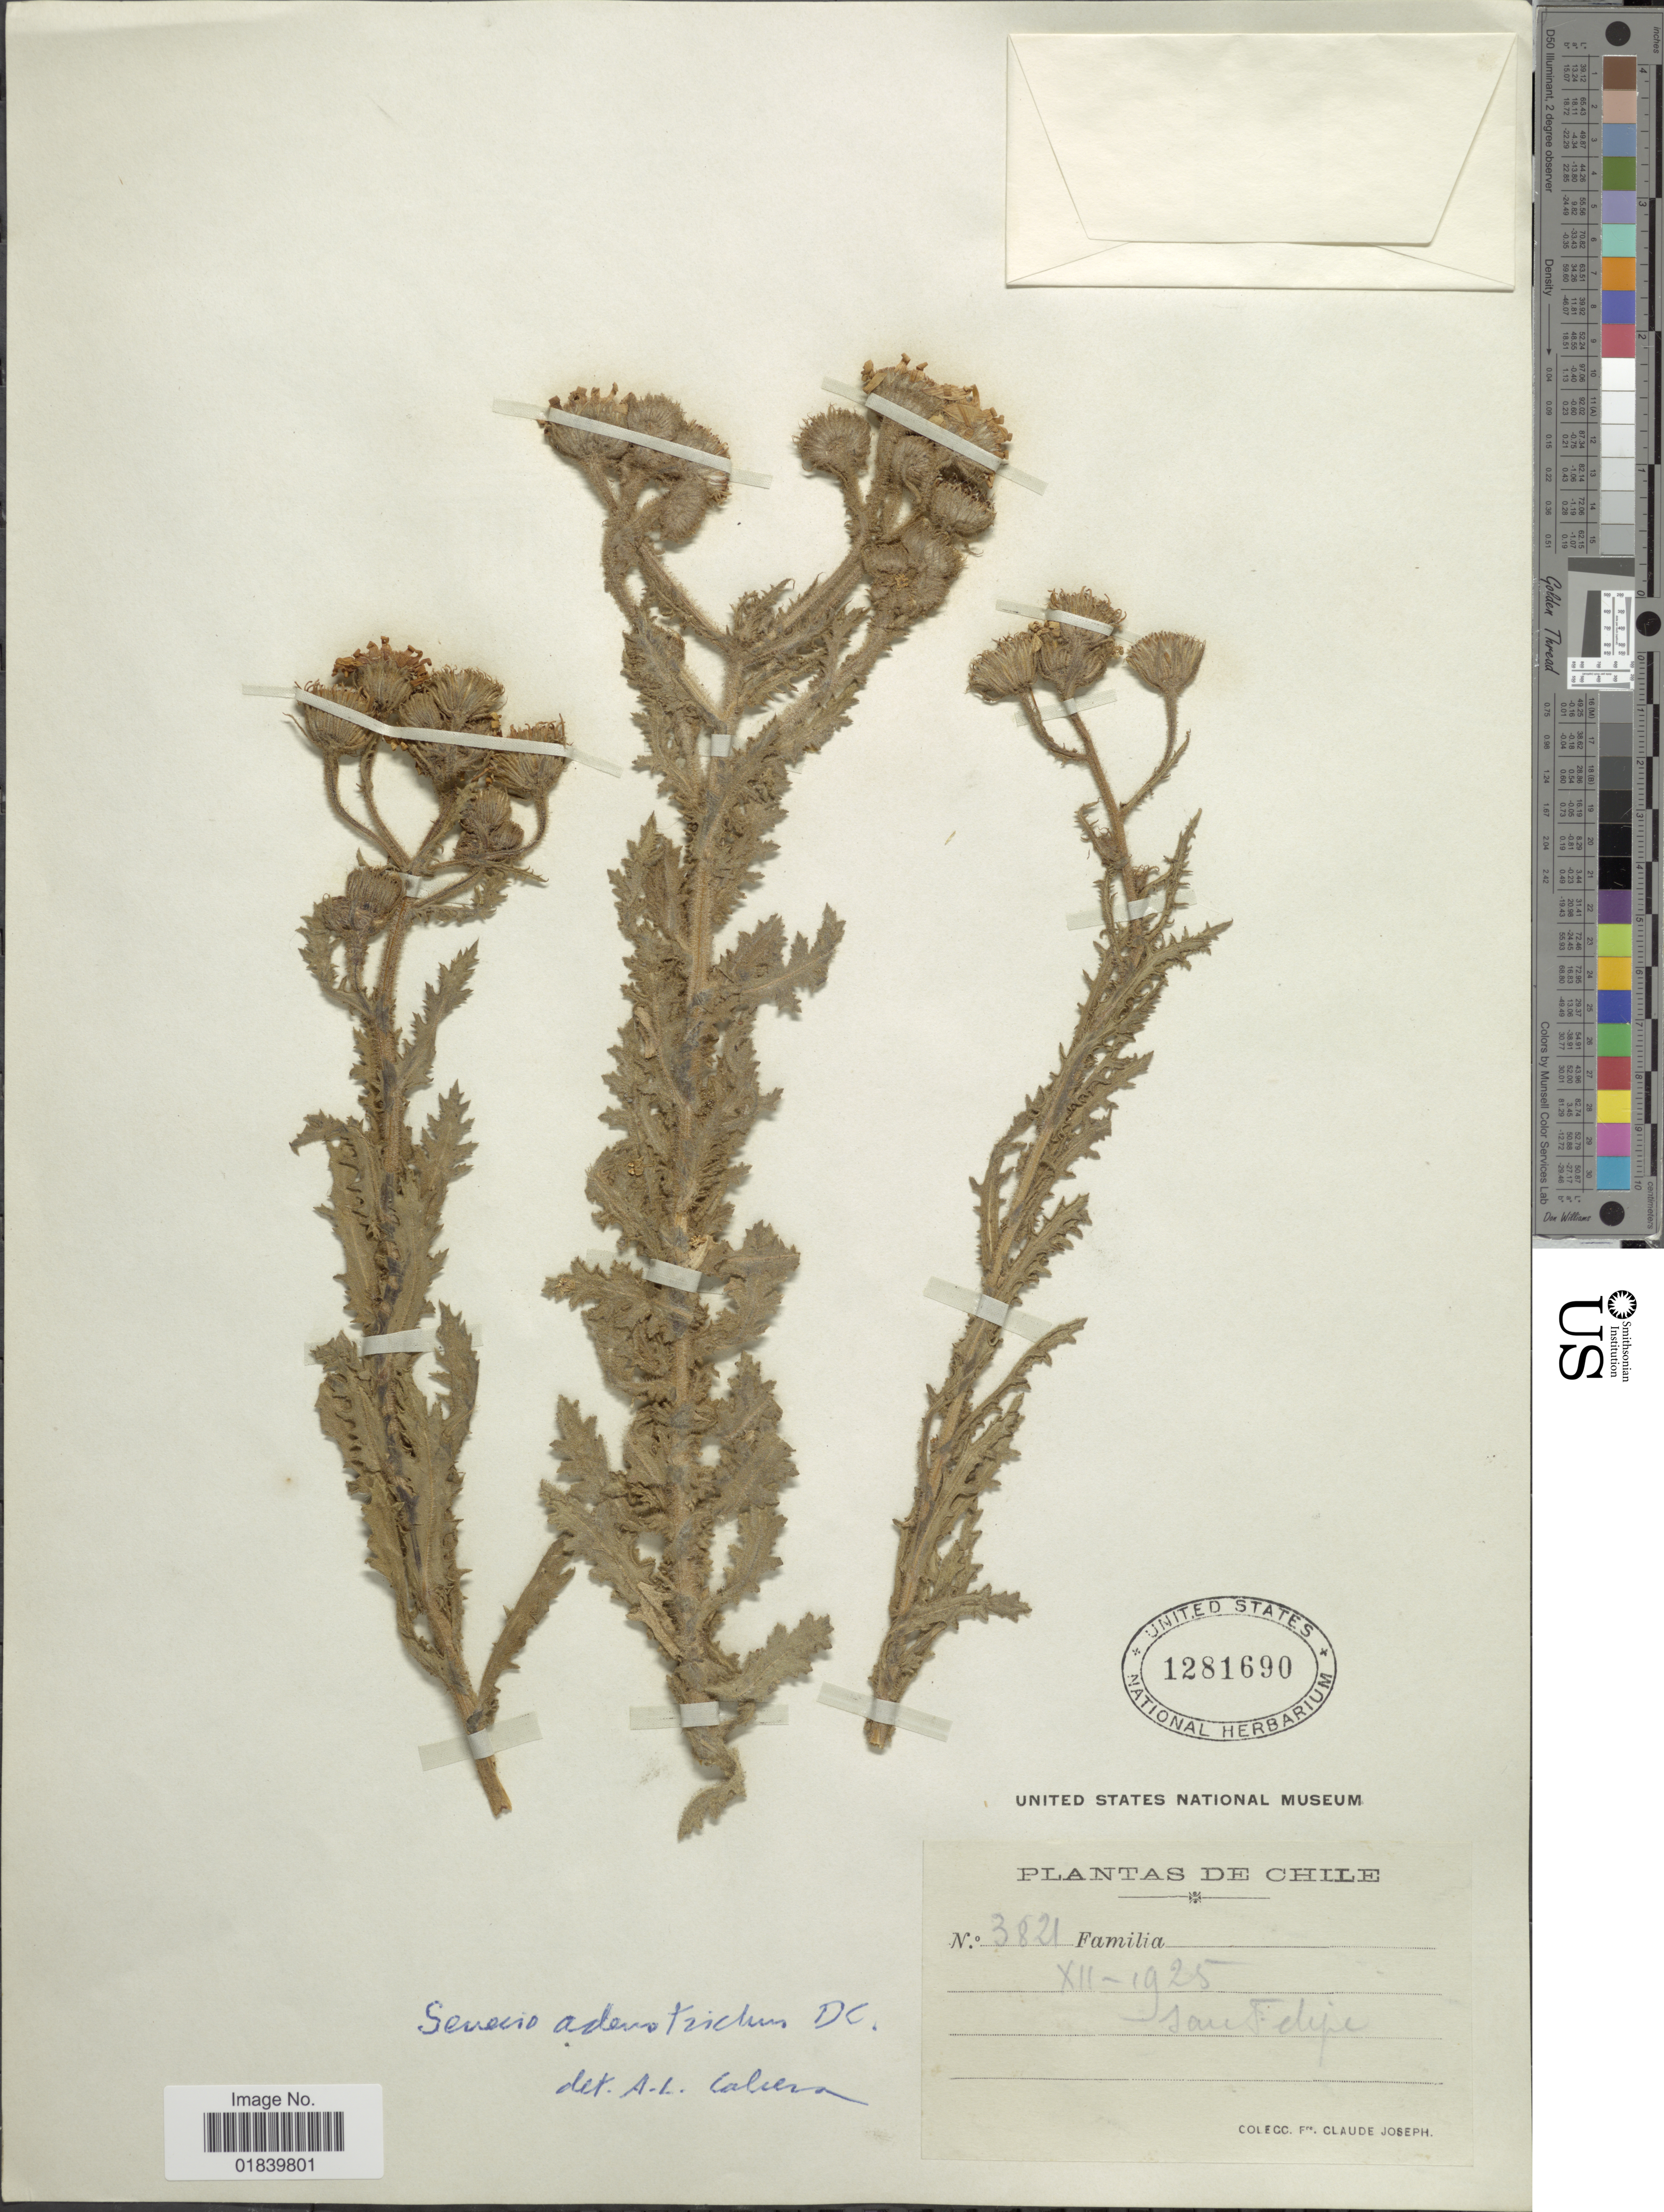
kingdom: Plantae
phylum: Tracheophyta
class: Magnoliopsida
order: Asterales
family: Asteraceae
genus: Senecio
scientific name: Senecio adenotrichius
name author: DC.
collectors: Bro. Claude-Joseph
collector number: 3821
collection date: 1925-12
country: Chile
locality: San Felipe.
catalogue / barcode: US 1281690